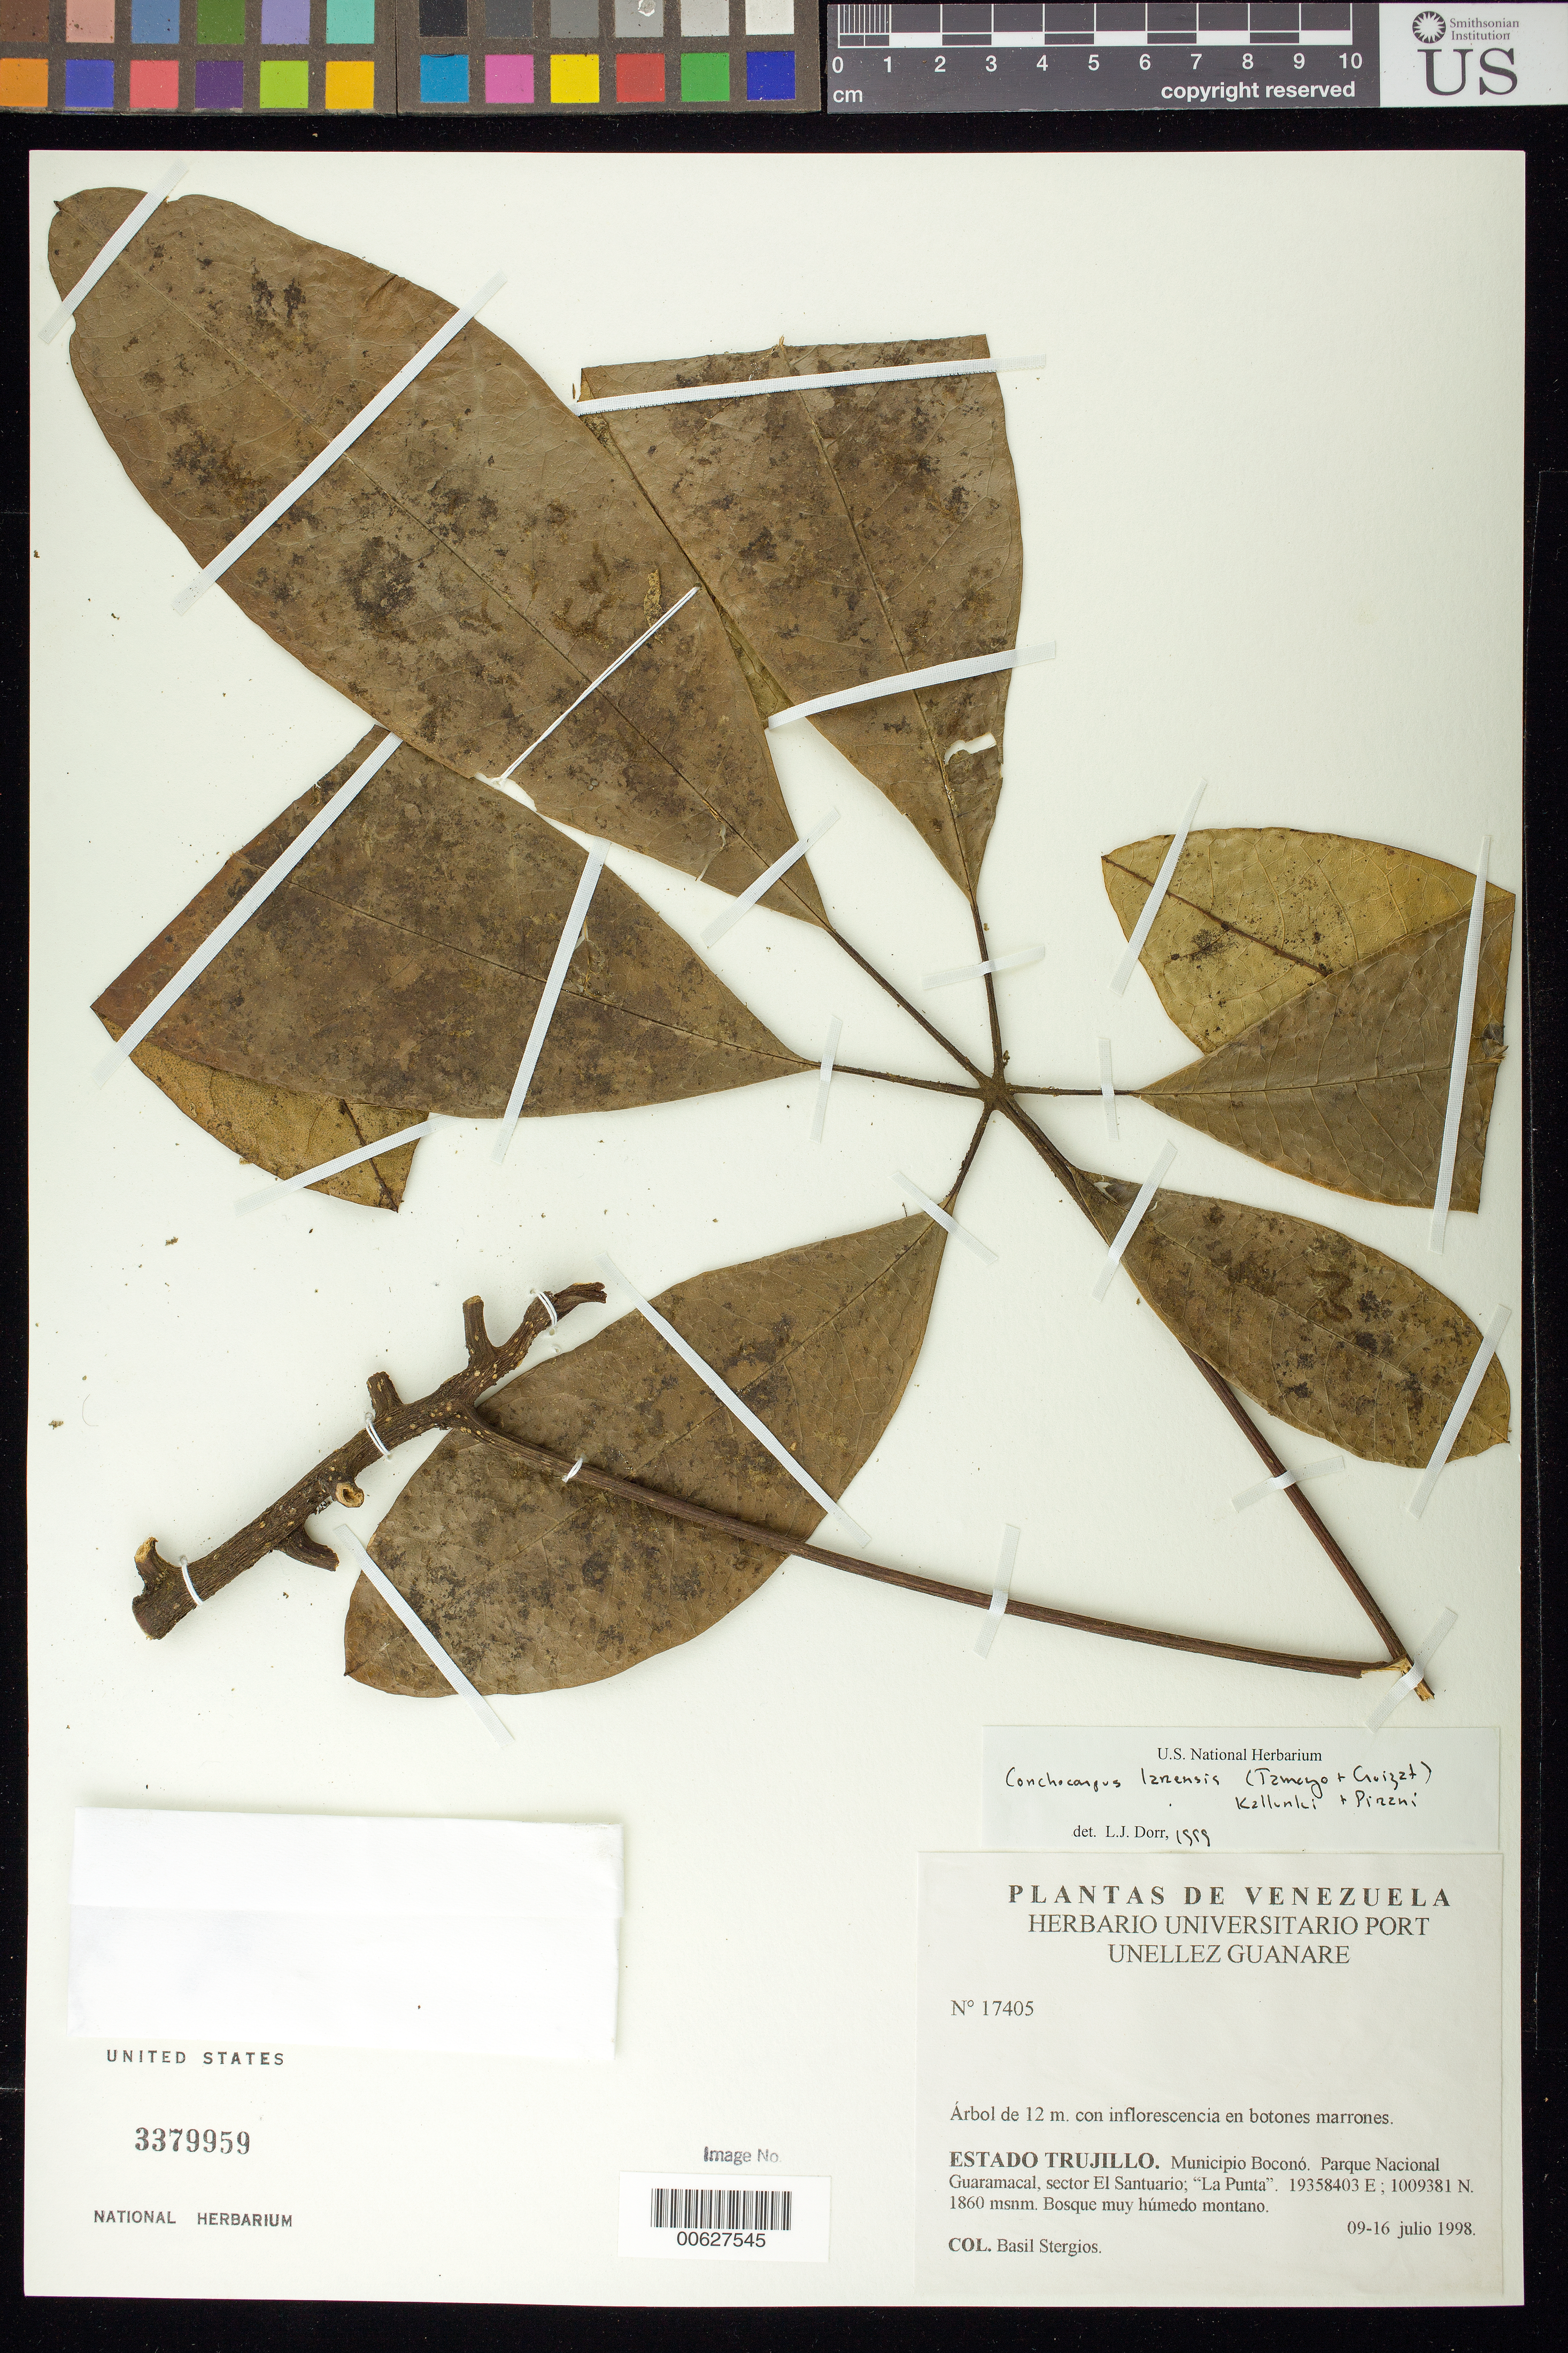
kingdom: Plantae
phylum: Tracheophyta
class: Magnoliopsida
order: Sapindales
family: Rutaceae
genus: Conchocarpus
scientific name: Conchocarpus larensis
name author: (Tamayo & Croizat) Kallunki & Pirani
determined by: Dorr, L. J., (BOT), Smithsonian Institution - National Museum of Natural History (UNITED STATES)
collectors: B. G. Stergios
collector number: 17405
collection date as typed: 09 Jul 1998 to 16 Jul 1998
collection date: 1998-07-09/1998-07-16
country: Venezuela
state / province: Trujillo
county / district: Boconó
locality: Parque Nacional Guaramacal, Sector El Santuario, La Punta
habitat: Bosque muy húmedo montano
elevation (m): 1860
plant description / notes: MO, PORT, US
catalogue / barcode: US 3379959